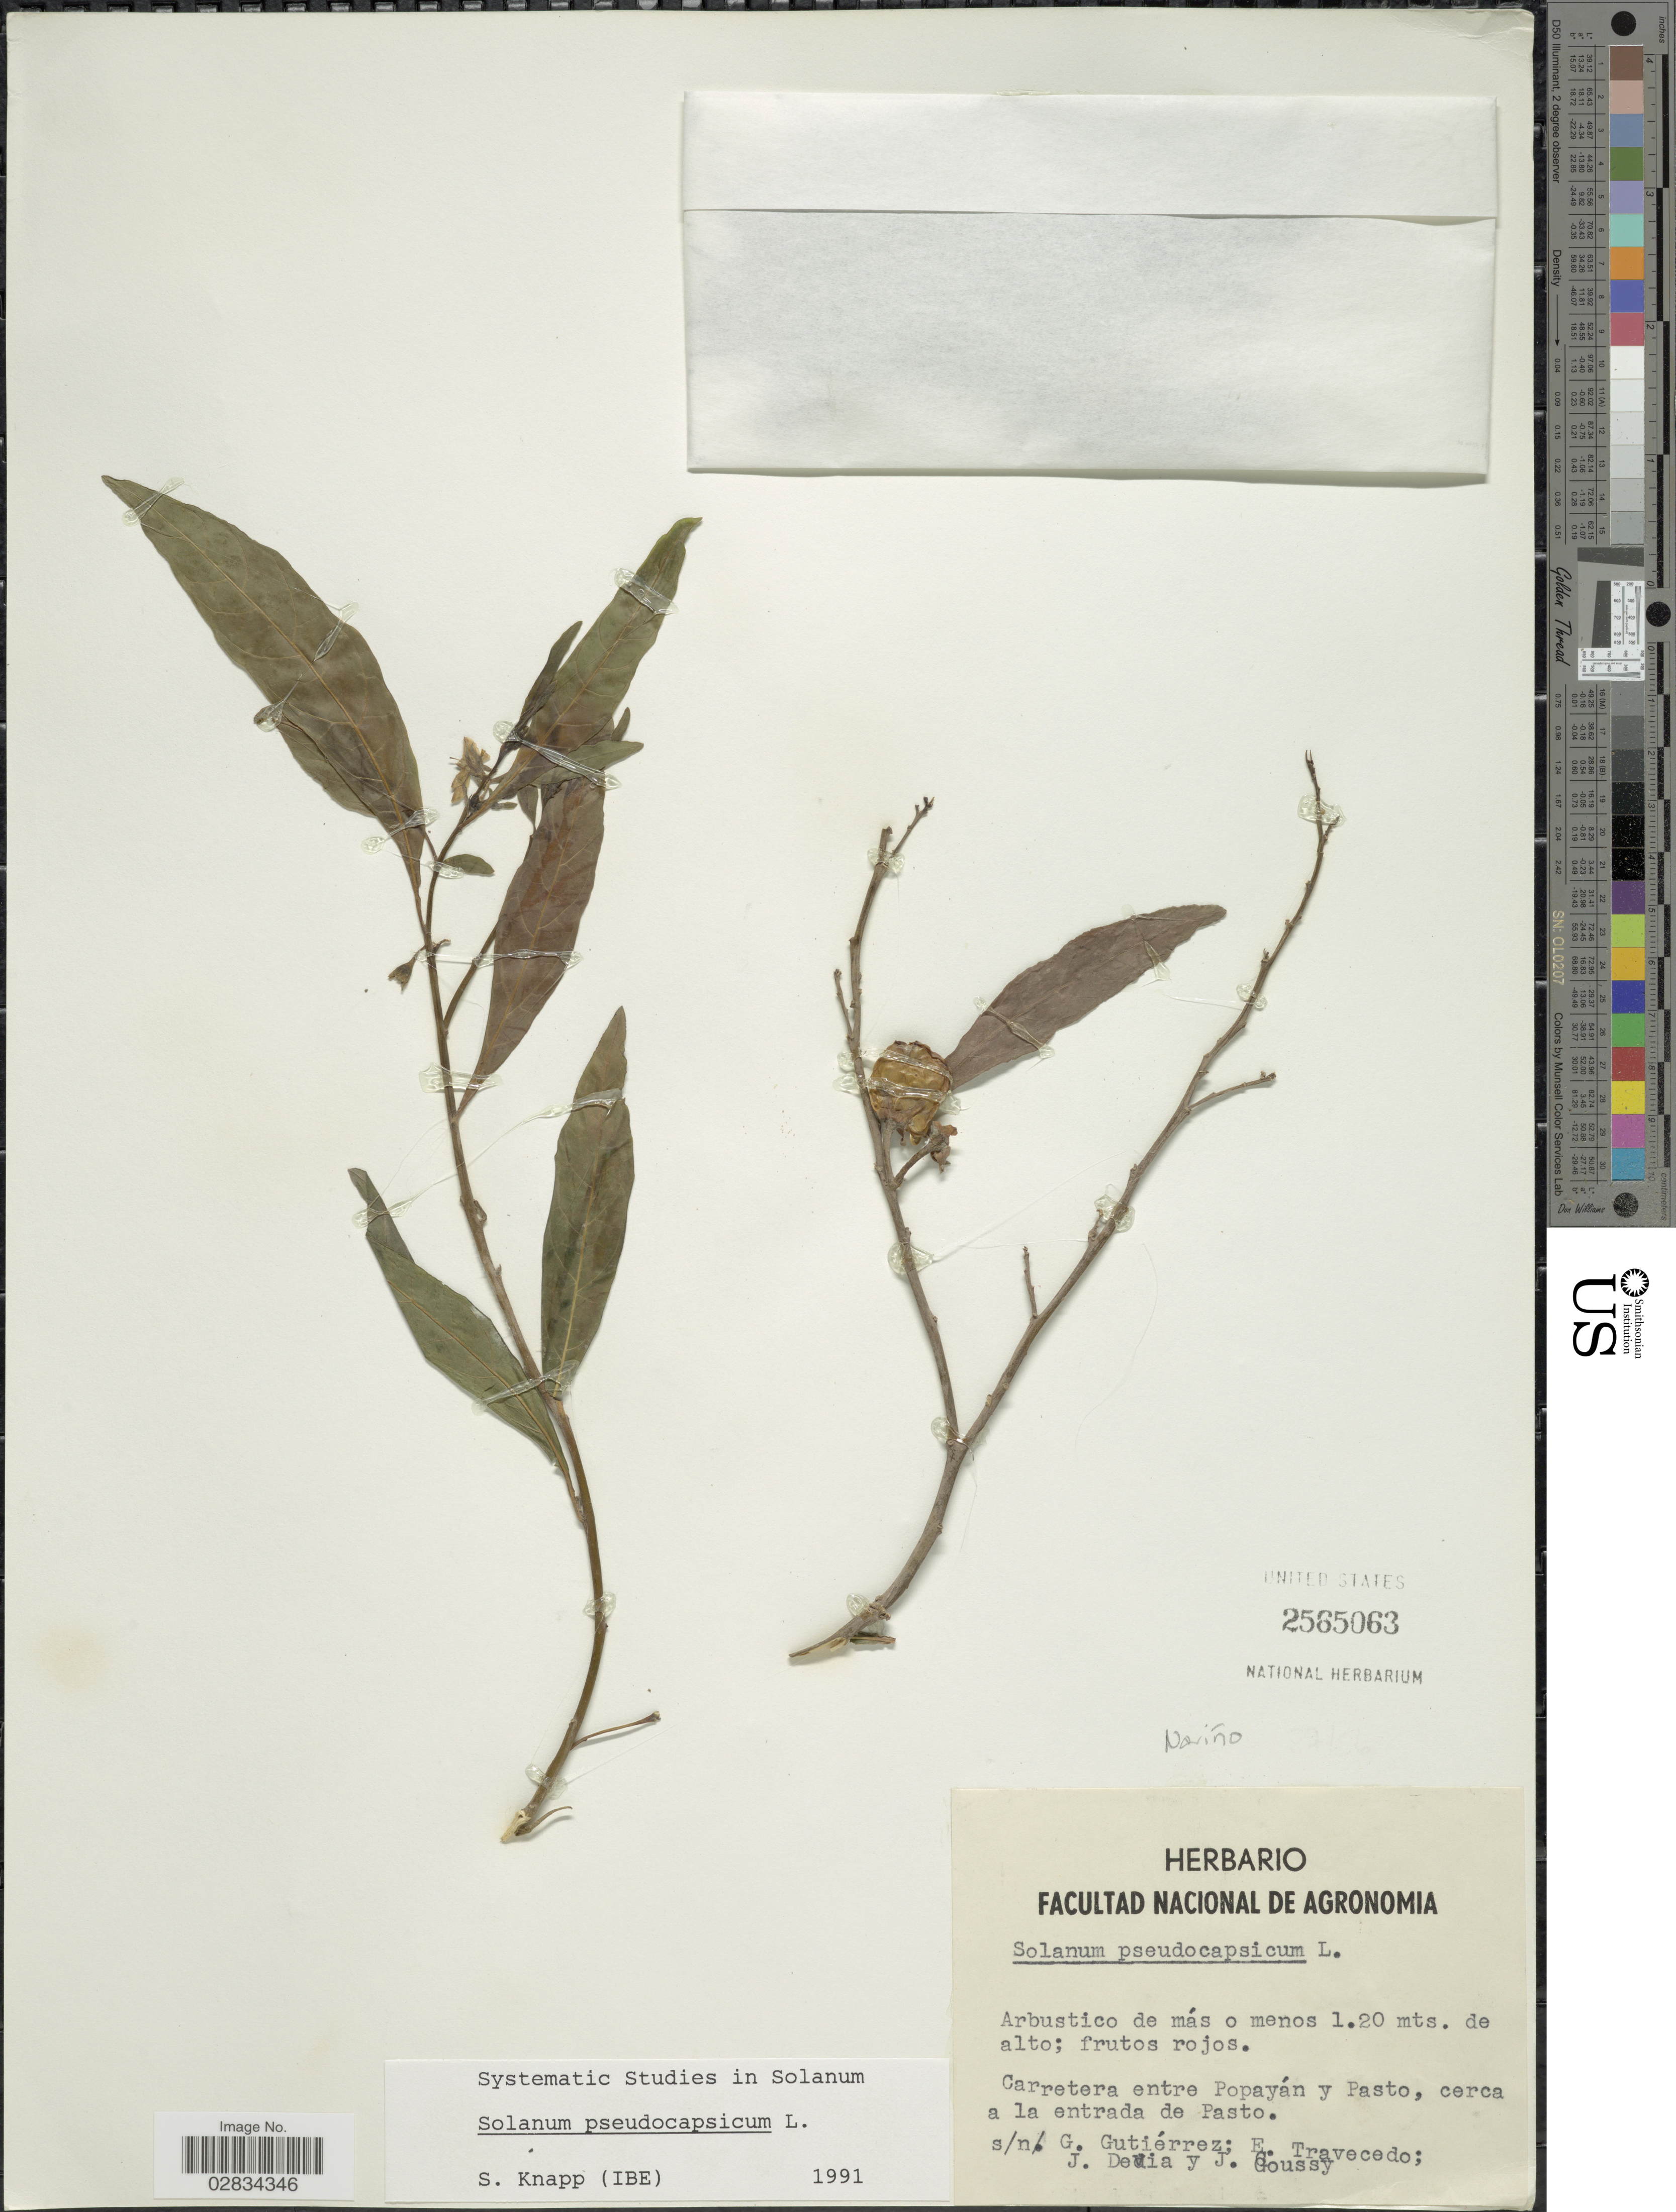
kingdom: Plantae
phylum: Tracheophyta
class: Magnoliopsida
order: Solanales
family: Solanaceae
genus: Solanum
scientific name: Solanum pseudocapsicum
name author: L.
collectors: G. Gutiérrez, E. Travecedo, J. Devia & J. Goussy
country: Colombia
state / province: Nariño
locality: Carretera entre Popayán y Pasto, cerca a la entrada de Pasto.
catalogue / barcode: US 2565063